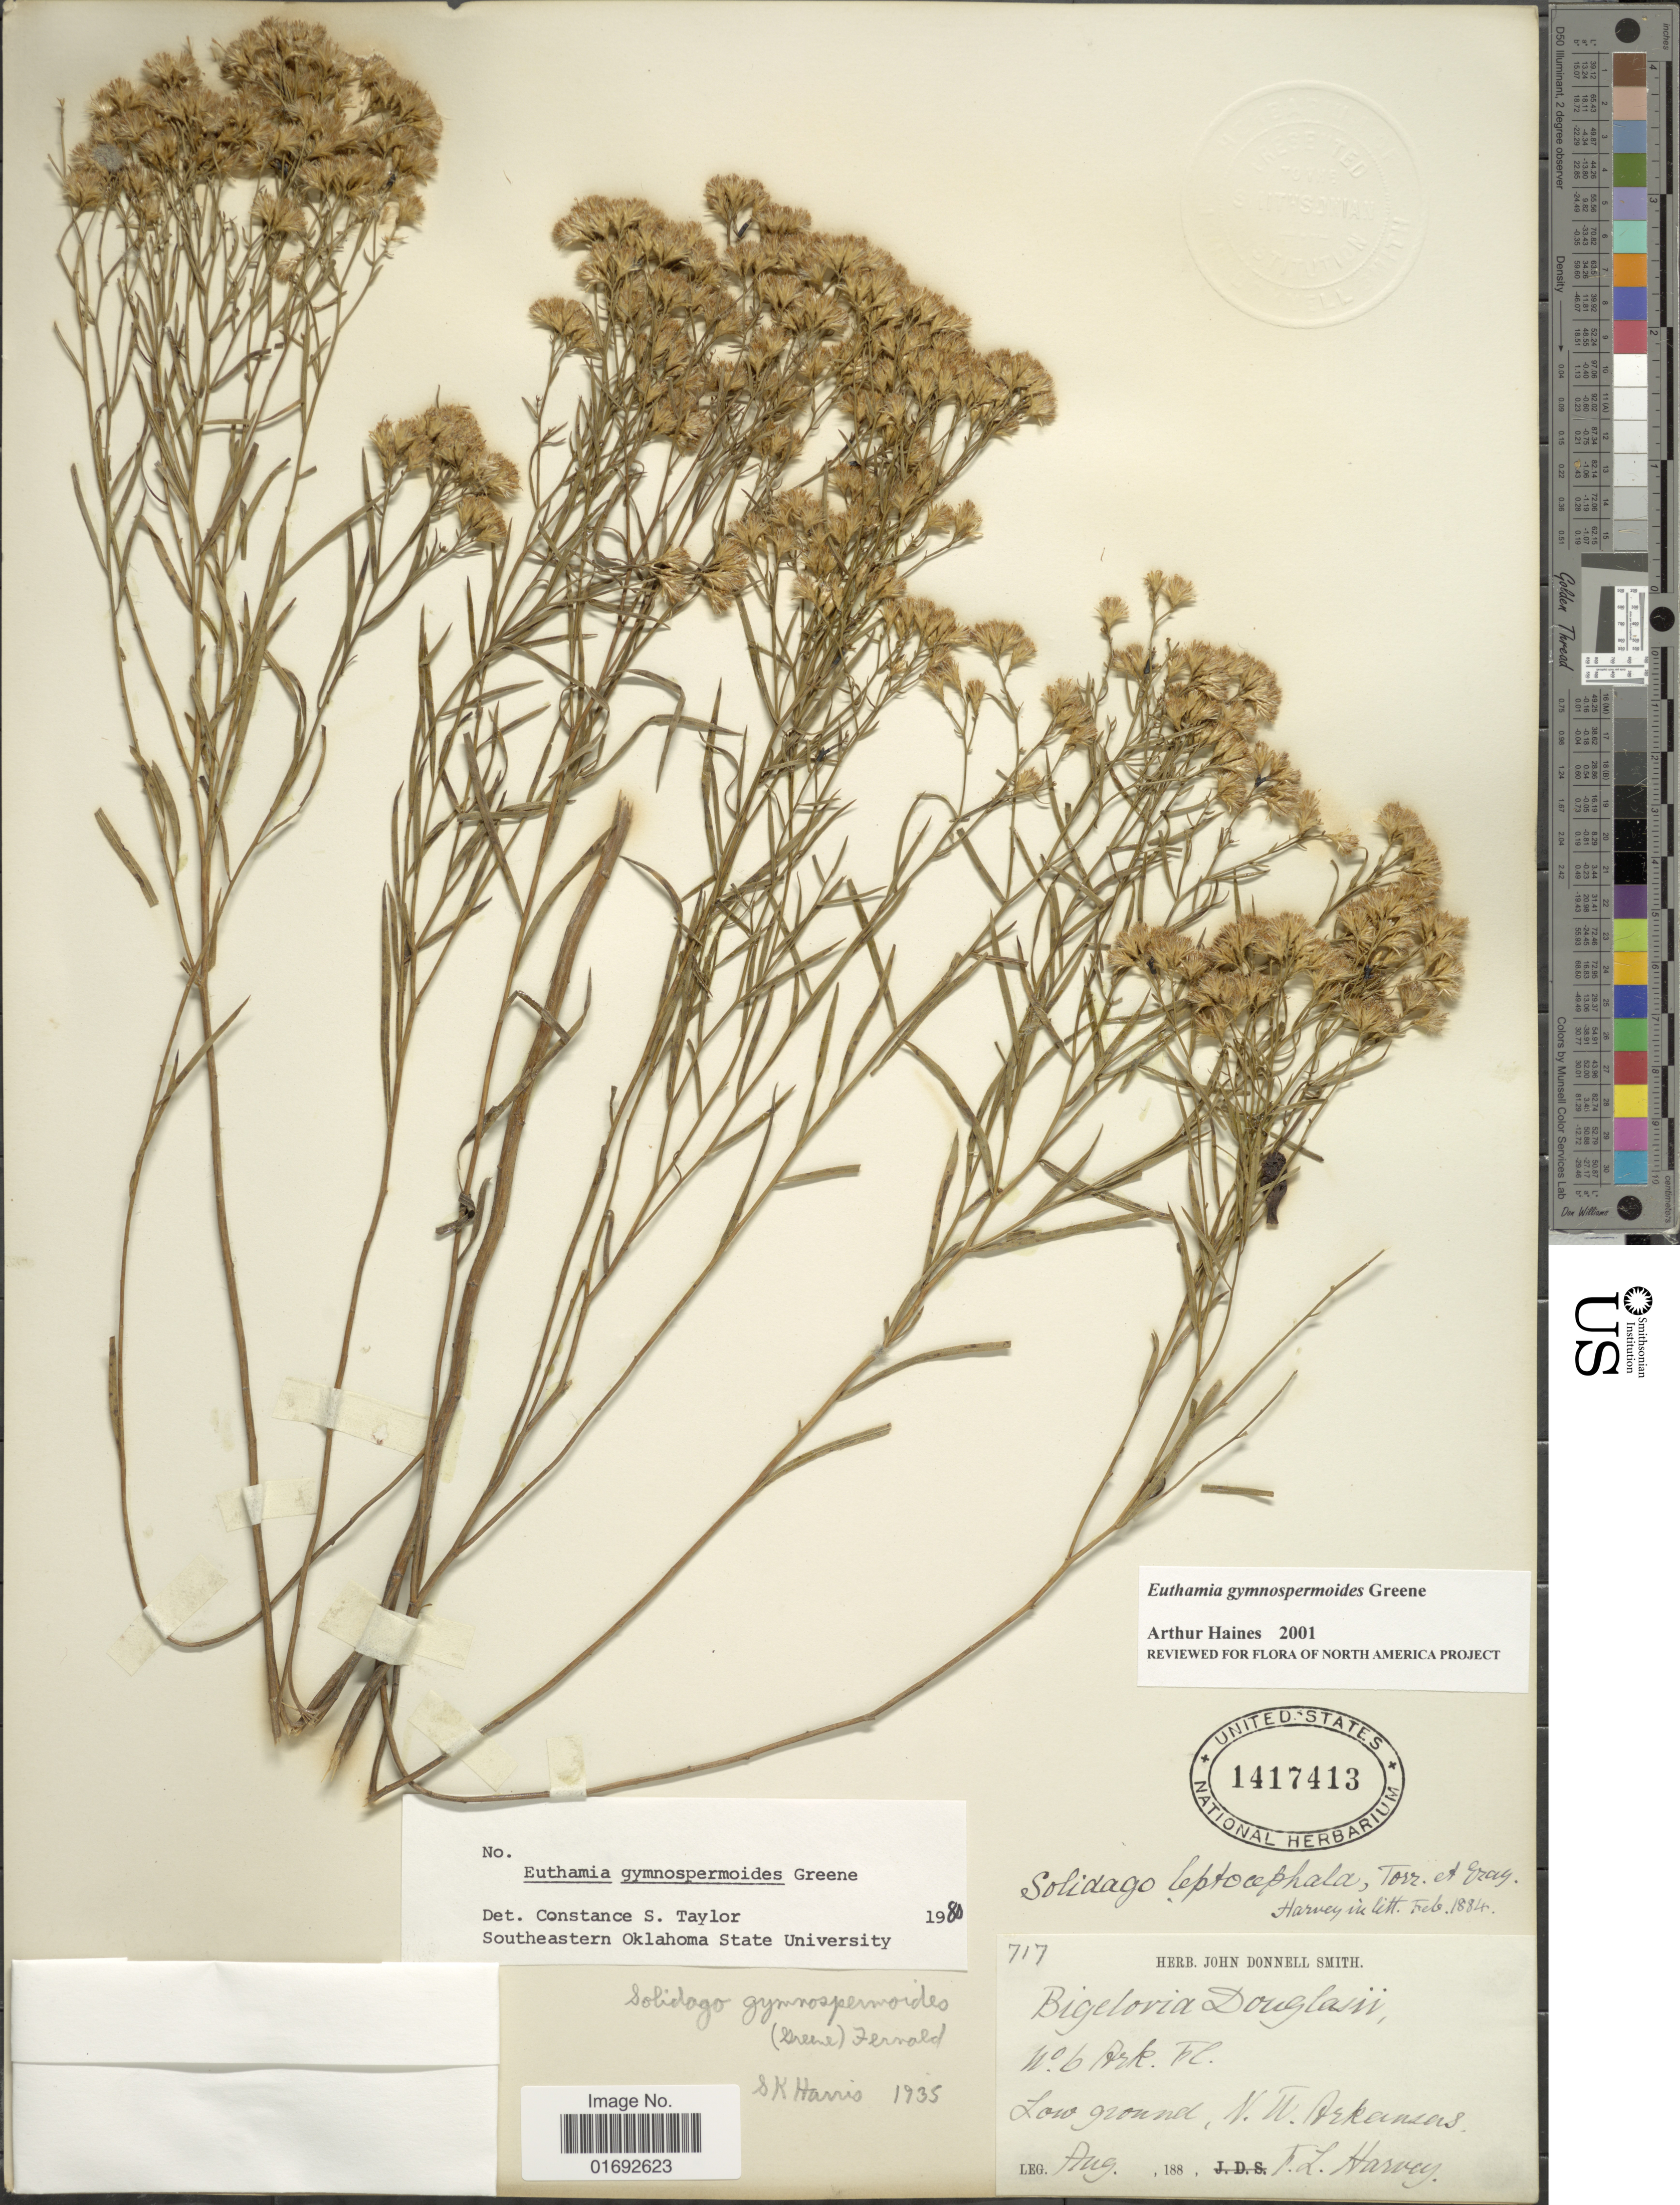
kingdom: Plantae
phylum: Tracheophyta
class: Magnoliopsida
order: Asterales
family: Asteraceae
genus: Euthamia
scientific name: Euthamia gymnospermoides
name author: Greene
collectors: F. L. Harvey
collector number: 717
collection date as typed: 188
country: United States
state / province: Arkansas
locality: N. W. Arkansas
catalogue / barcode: US 1417413